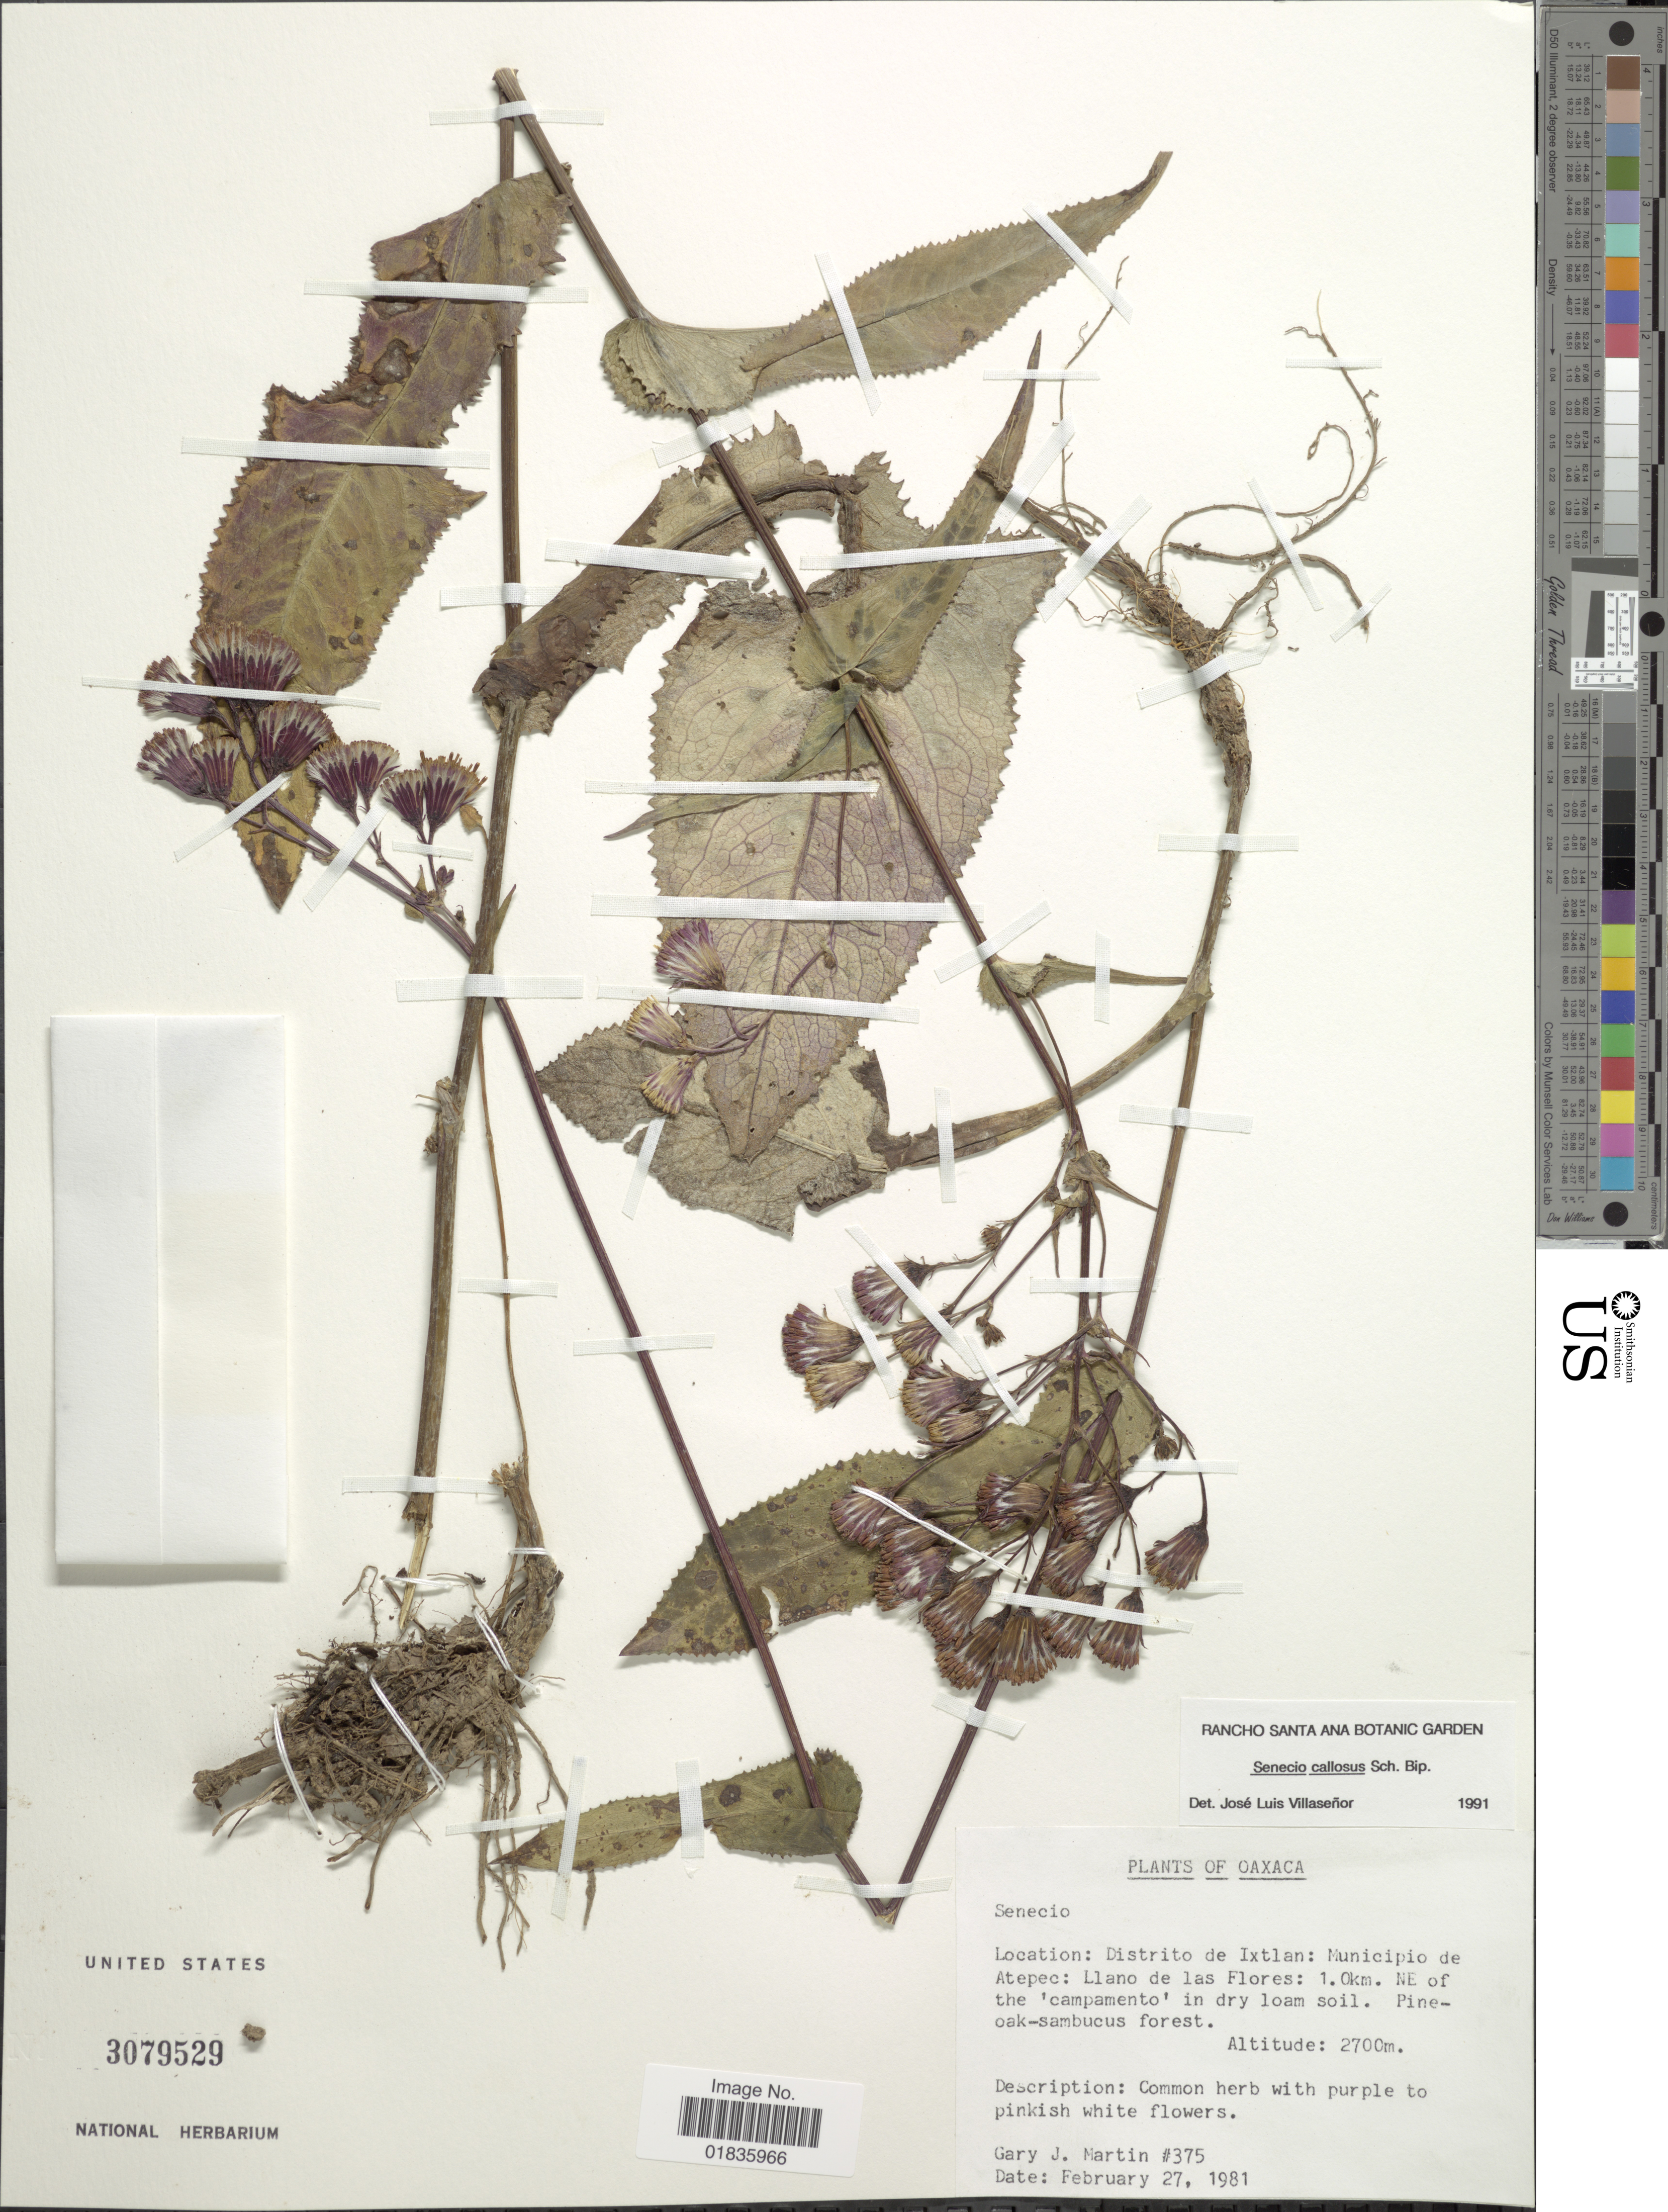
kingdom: Plantae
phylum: Tracheophyta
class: Magnoliopsida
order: Asterales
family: Asteraceae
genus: Senecio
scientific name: Senecio callosus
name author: Sch. Bip.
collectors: G. J. Martin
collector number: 375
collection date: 1981-02-27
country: Mexico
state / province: Oaxaca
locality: Distrito de Ixtlan: Municipio de Atepec: Llano de las Flores: 1.0 km. NE of the "campamento"in dry loam soil.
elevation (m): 2700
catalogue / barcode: US 3079529